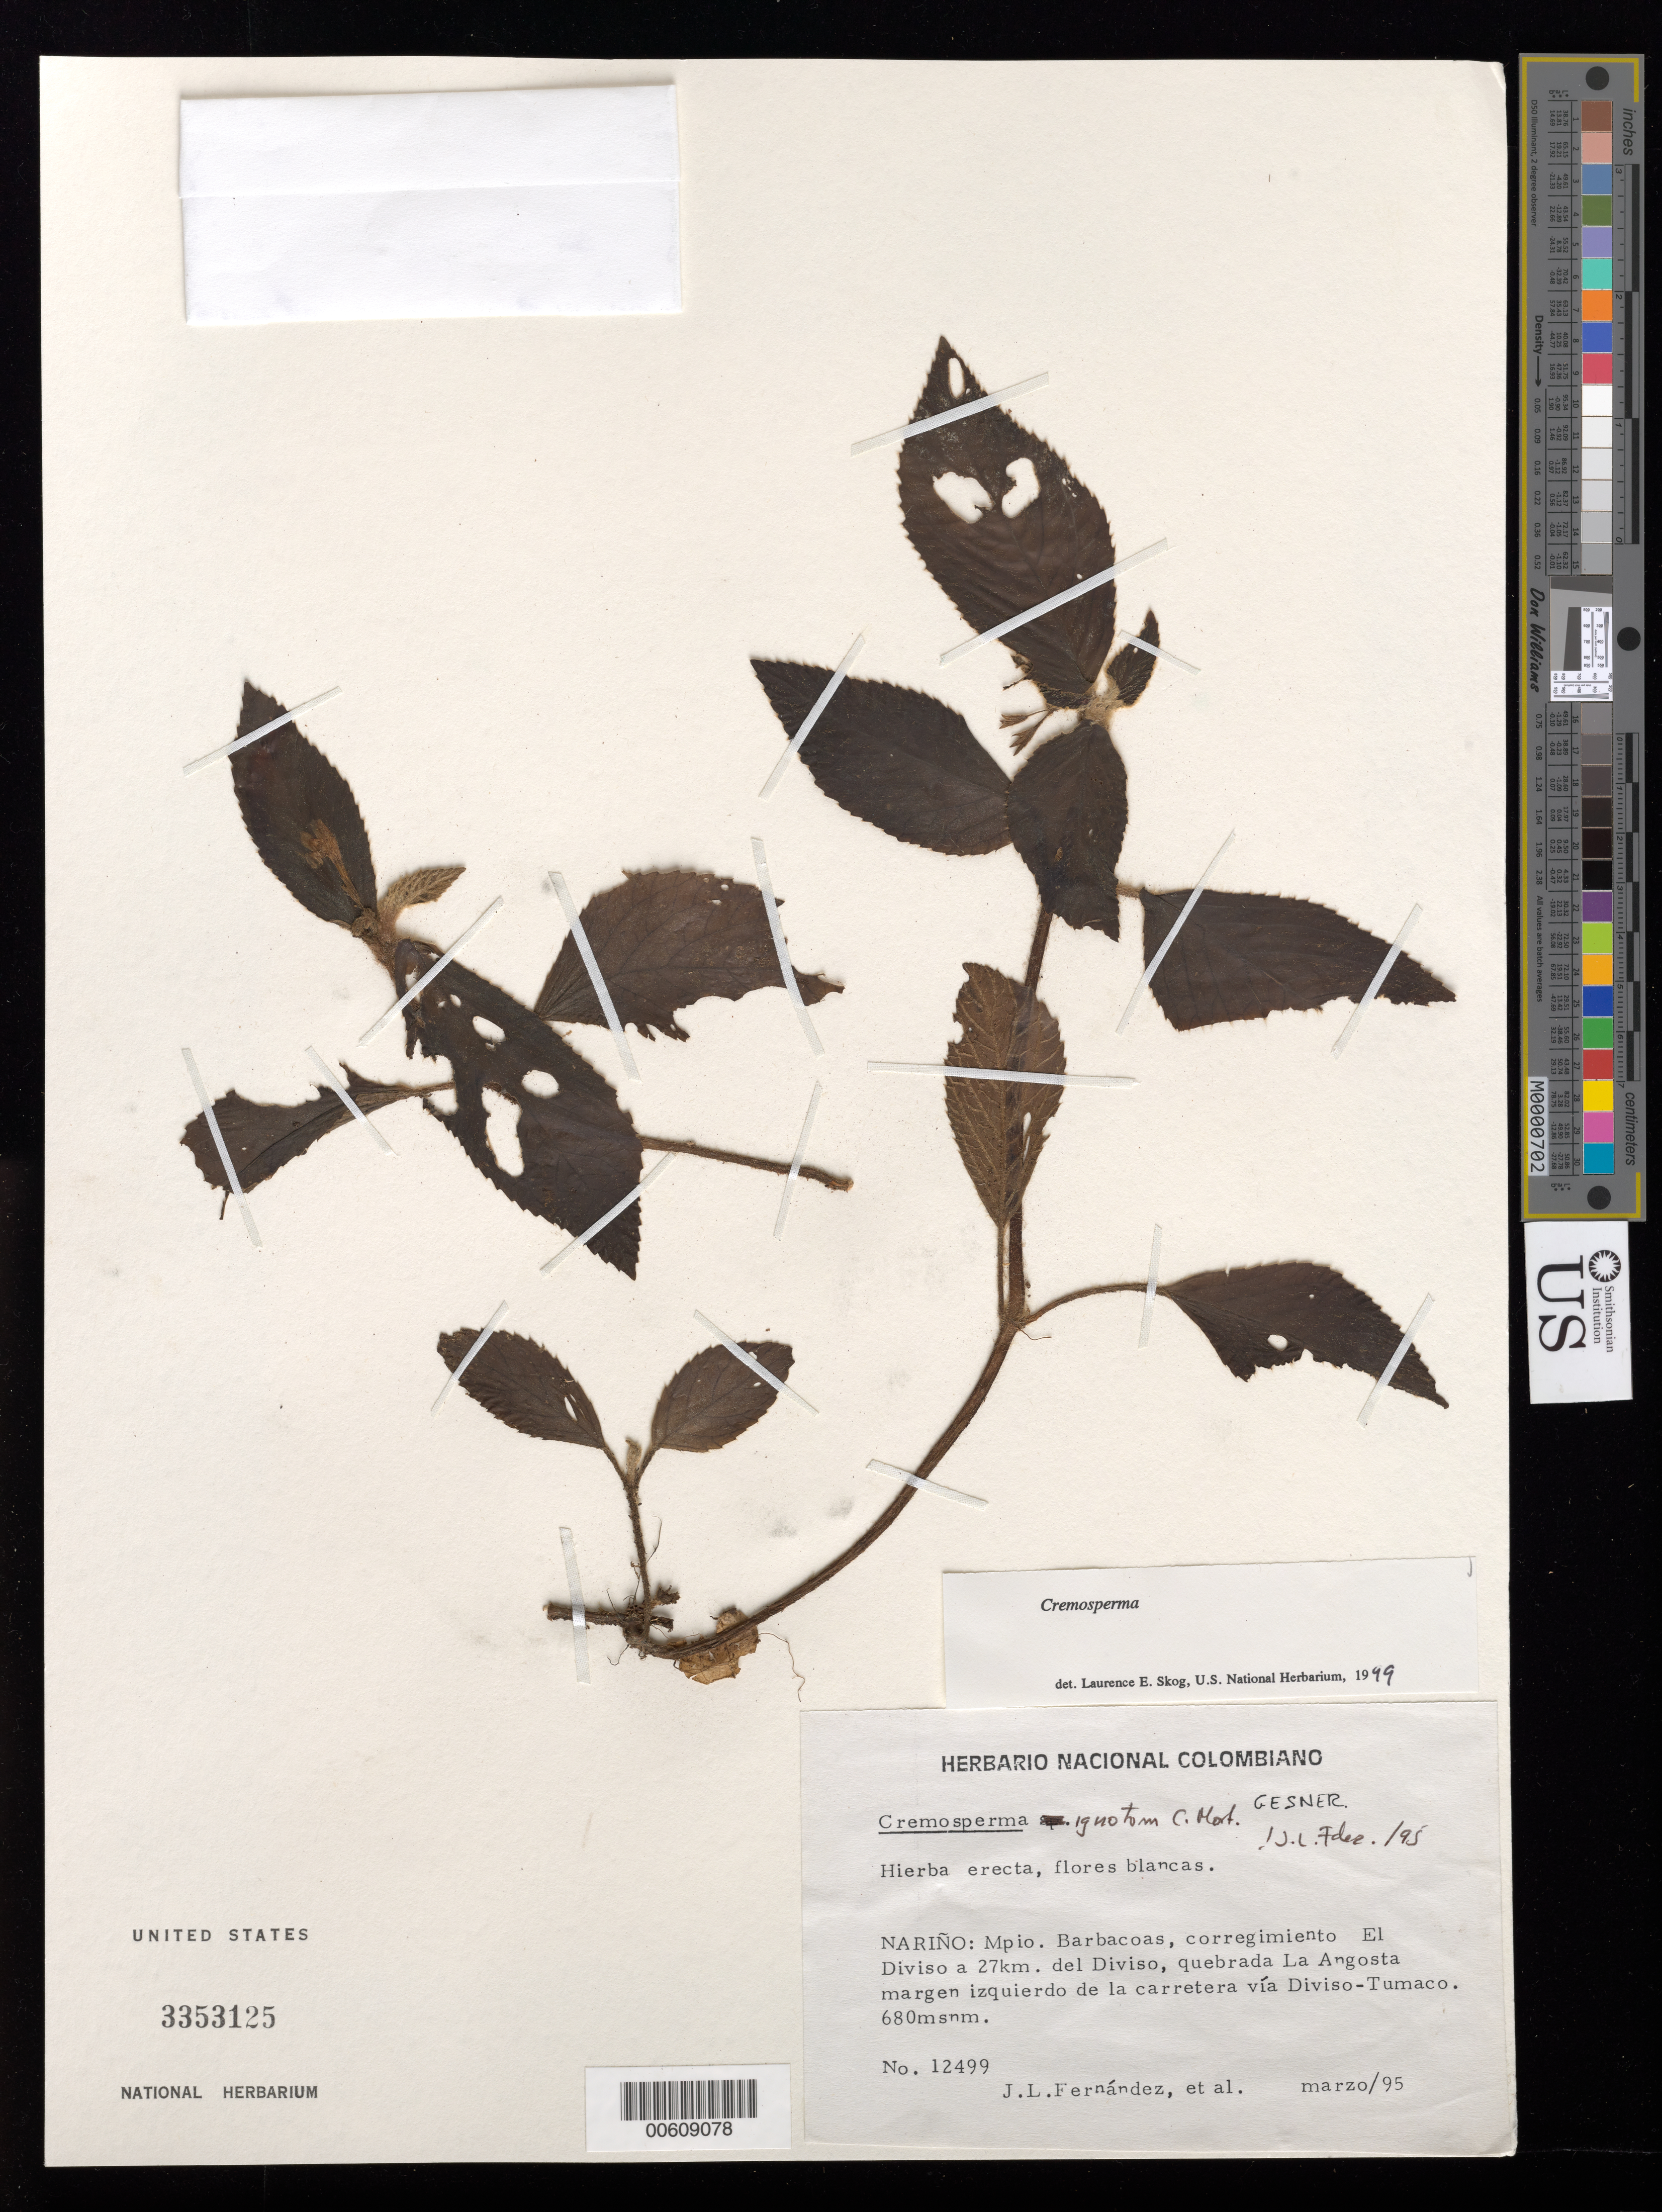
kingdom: Plantae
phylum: Tracheophyta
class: Magnoliopsida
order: Lamiales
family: Gesneriaceae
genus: Cremosperma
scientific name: Cremosperma sp.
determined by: Skog, Laurence E.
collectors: J. L. Fernández-Alonso & et al.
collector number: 12499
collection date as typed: Mar 1995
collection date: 1995-03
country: Colombia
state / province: Nariño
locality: Mpio. Barbacoas; corregimiento El Diviso a 27 km del Diviso, quebrada La Angosta, margen izquierdo de la carretera vía Diviso-Tumaco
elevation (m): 680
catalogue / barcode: US 3353125